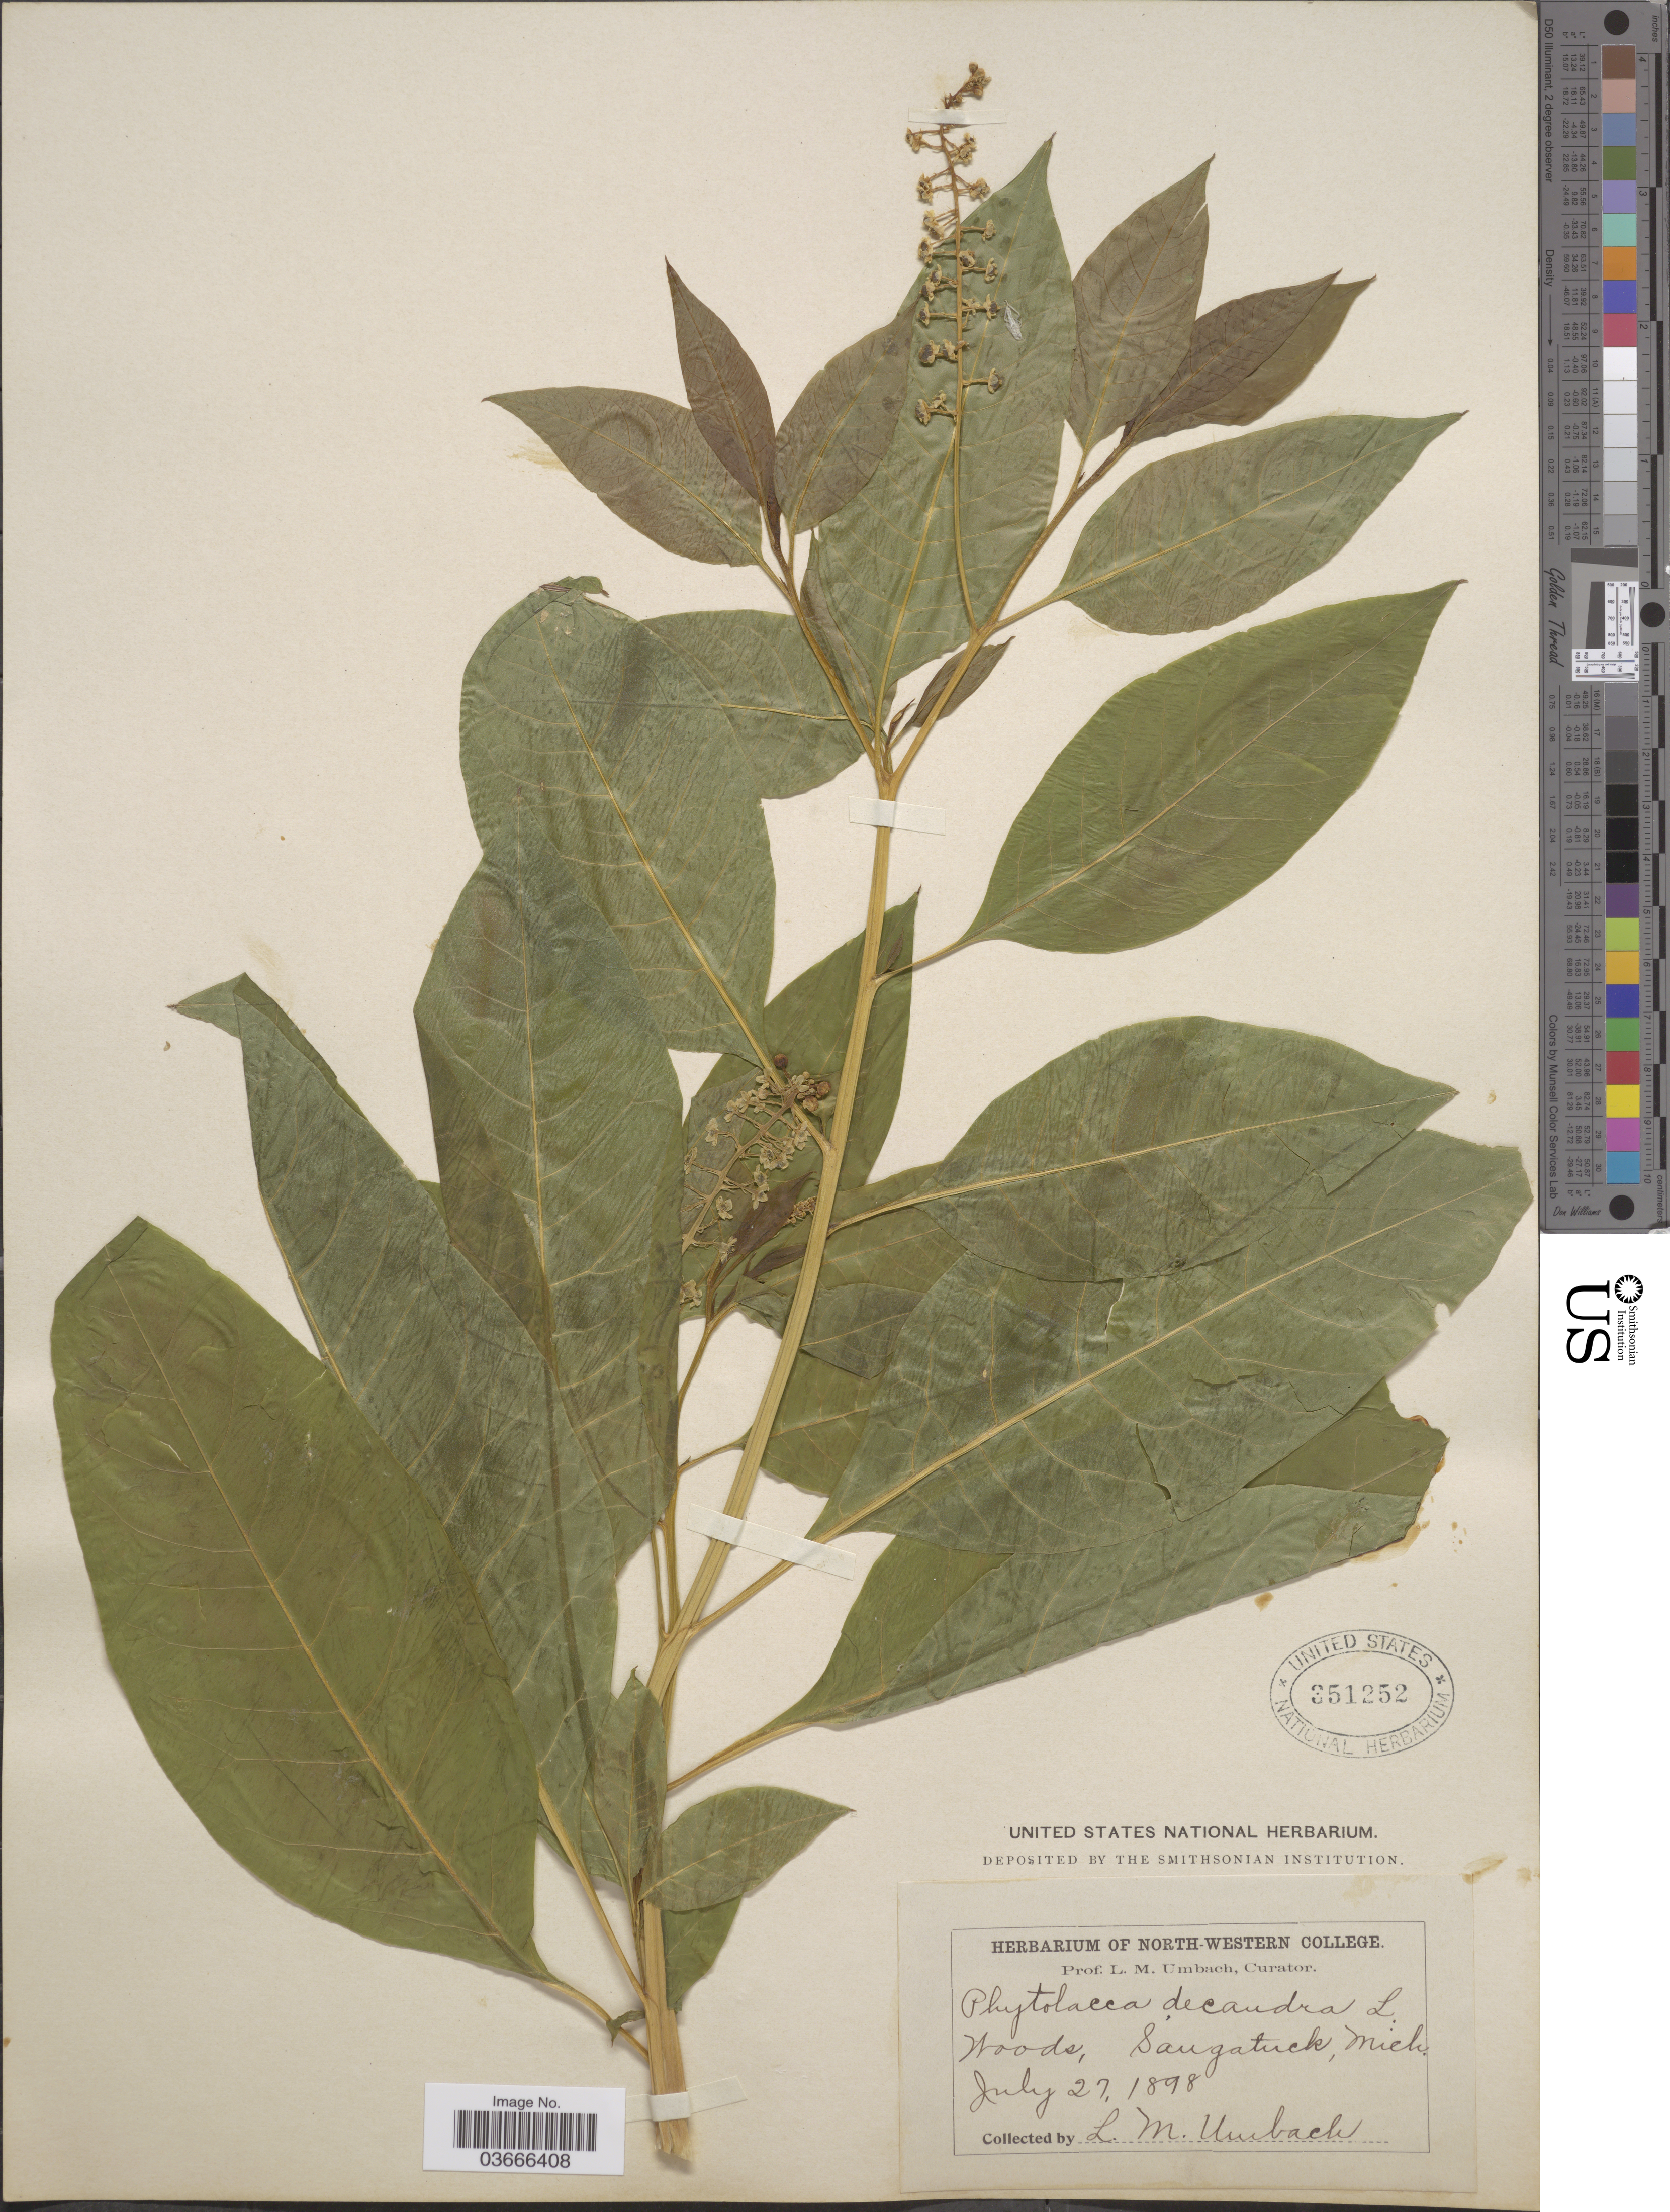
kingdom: Plantae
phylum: Tracheophyta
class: Magnoliopsida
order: Caryophyllales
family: Phytolaccaceae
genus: Phytolacca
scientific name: Phytolacca americana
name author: L.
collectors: L. M. Umbach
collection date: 1898-07-27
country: United States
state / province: Michigan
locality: Saugatuck.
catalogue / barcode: US 351252